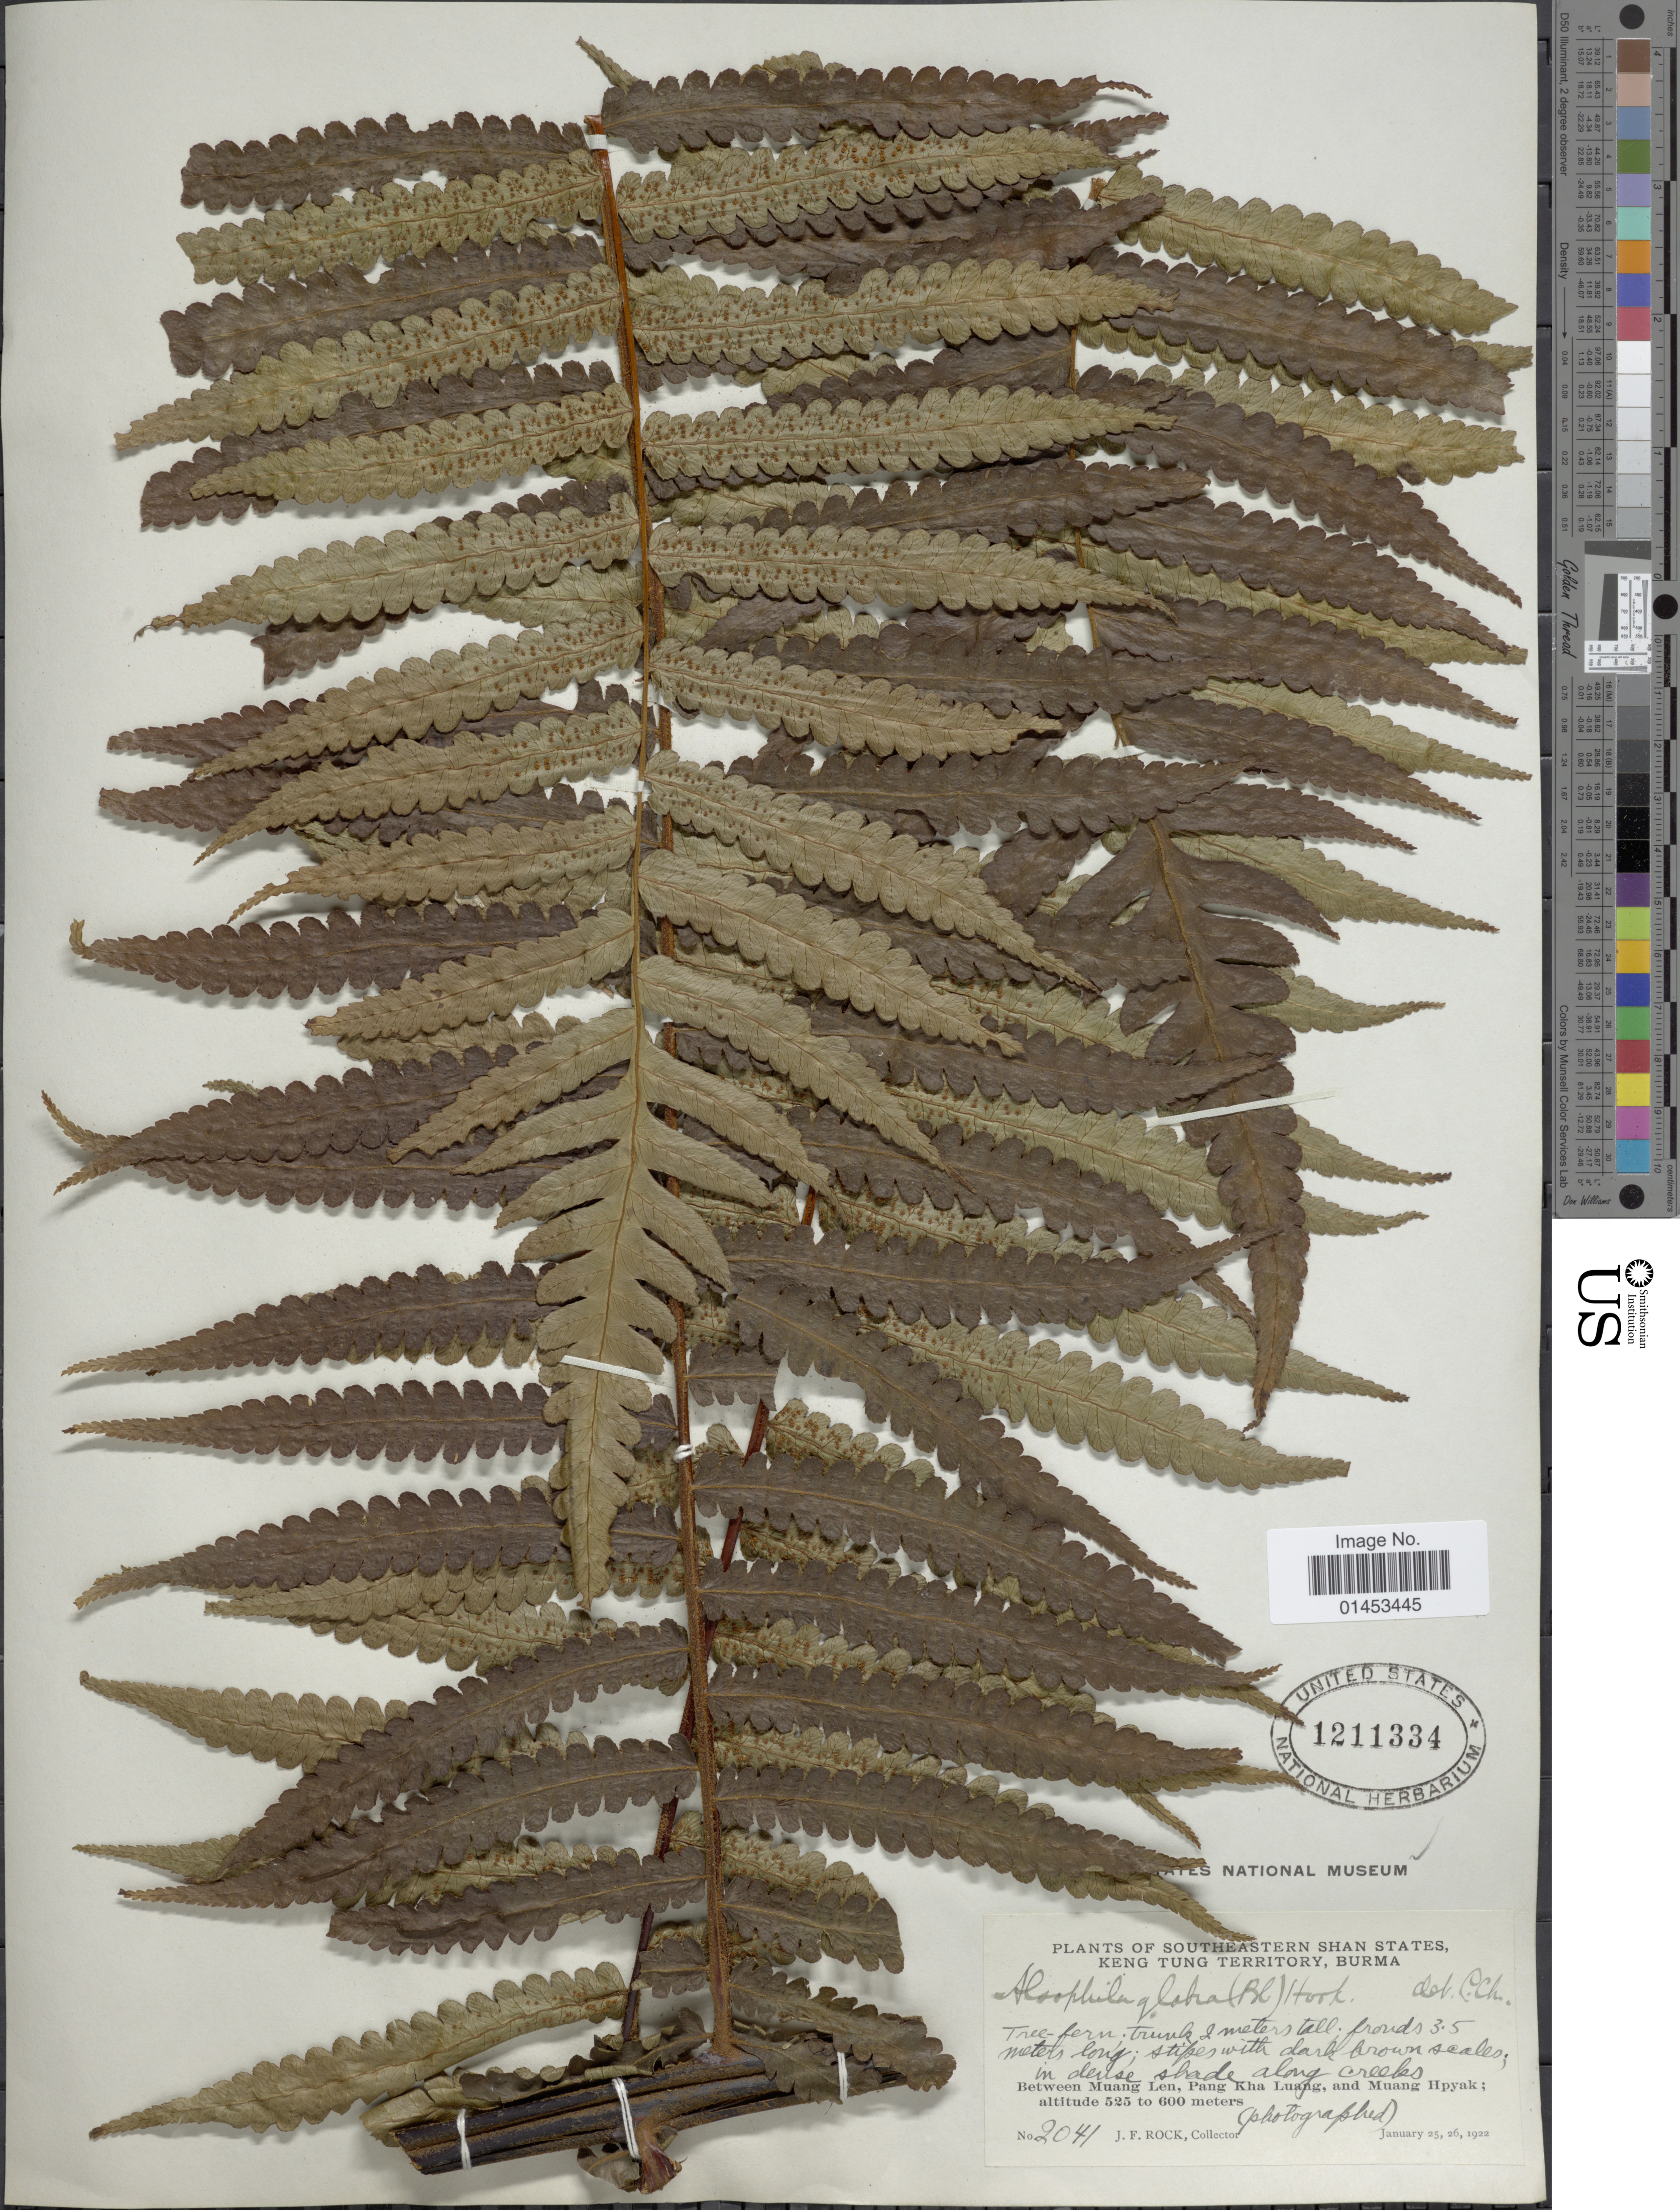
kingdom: Plantae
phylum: Tracheophyta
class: Polypodiopsida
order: Cyatheales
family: Cyatheaceae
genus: Cyathea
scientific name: Cyathea gigantea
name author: (Wall. ex Hook.) Holttum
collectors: J. Rock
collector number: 2041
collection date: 1922-01-25/1922-01-26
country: Myanmar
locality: Southeastern Shan States, Ken Tung Territory, Burma, Between Muang Len, Pang Kha Luang, and Muang Hpuak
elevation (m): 525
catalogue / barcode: US 1211334